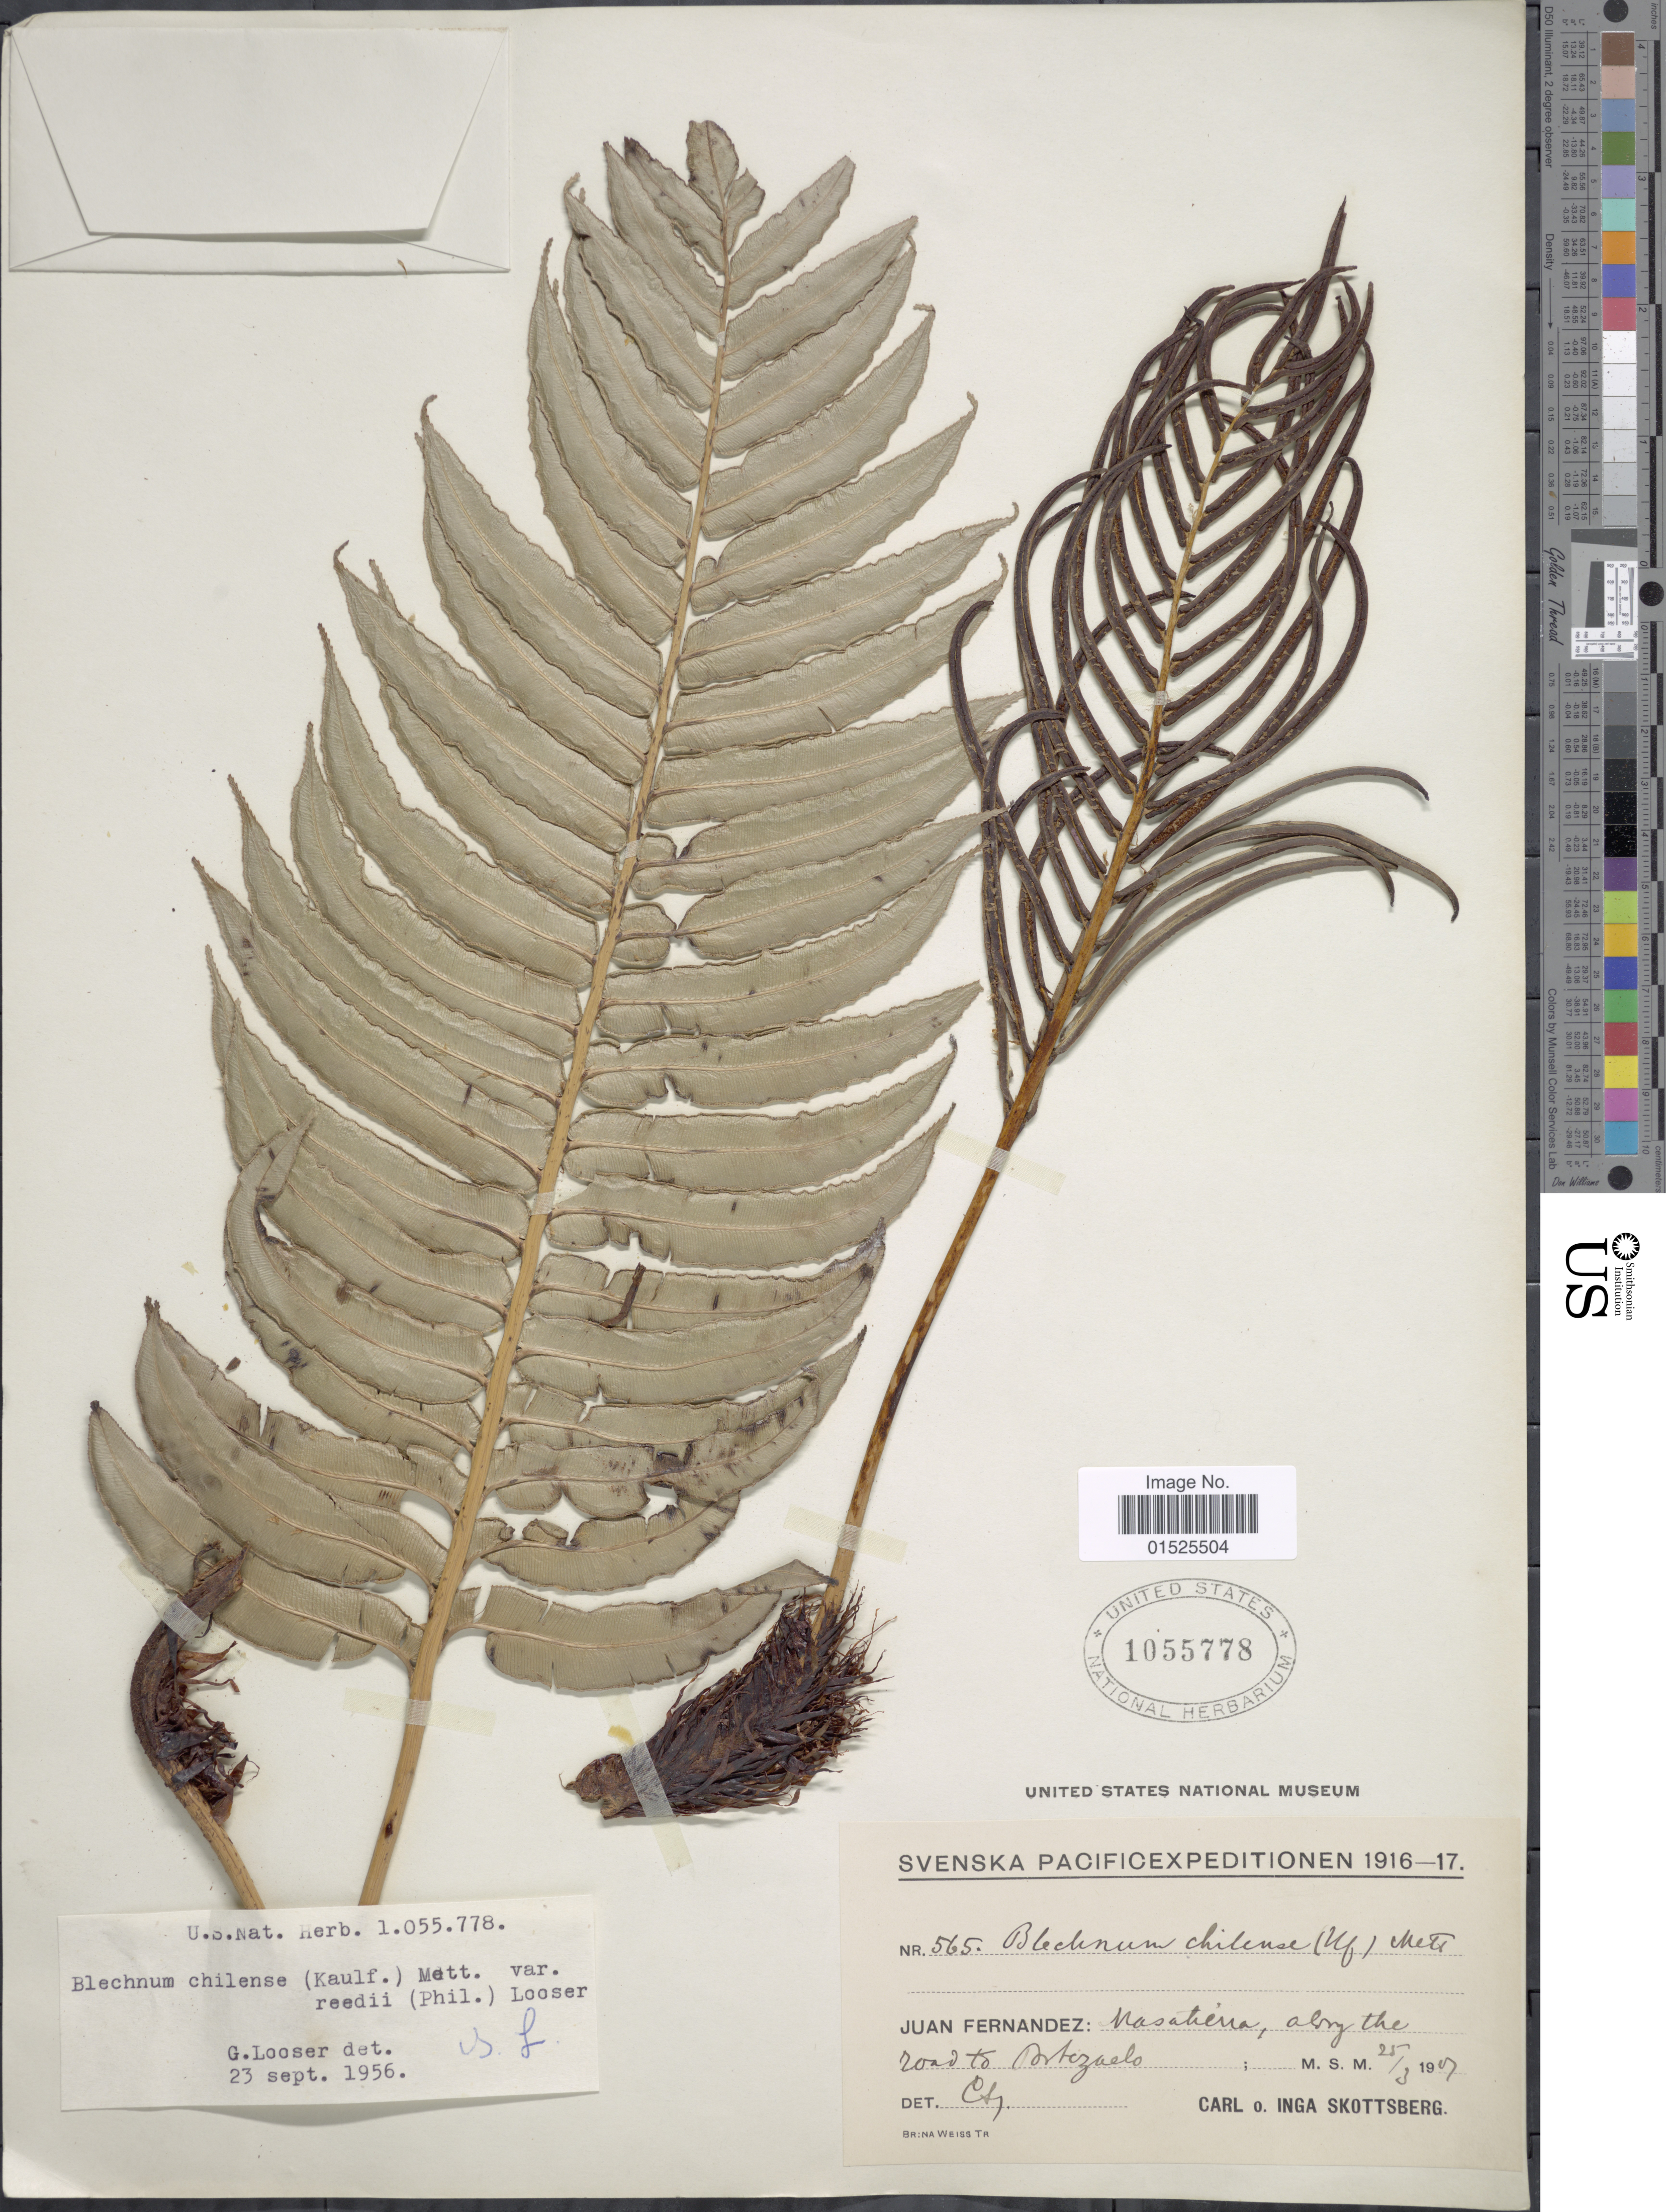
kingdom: Plantae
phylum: Tracheophyta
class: Polypodiopsida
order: Polypodiales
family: Blechnaceae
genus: Blechnum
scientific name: Blechnum chilense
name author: (Kaulf.) Mett.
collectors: C. Skottsberg & I. Skottsberg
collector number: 565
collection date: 1907-03-25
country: Chile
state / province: Valparaíso (V)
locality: Juan Fernandez: Masatierra, along the road to Portezuelo.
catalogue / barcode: US 1055778